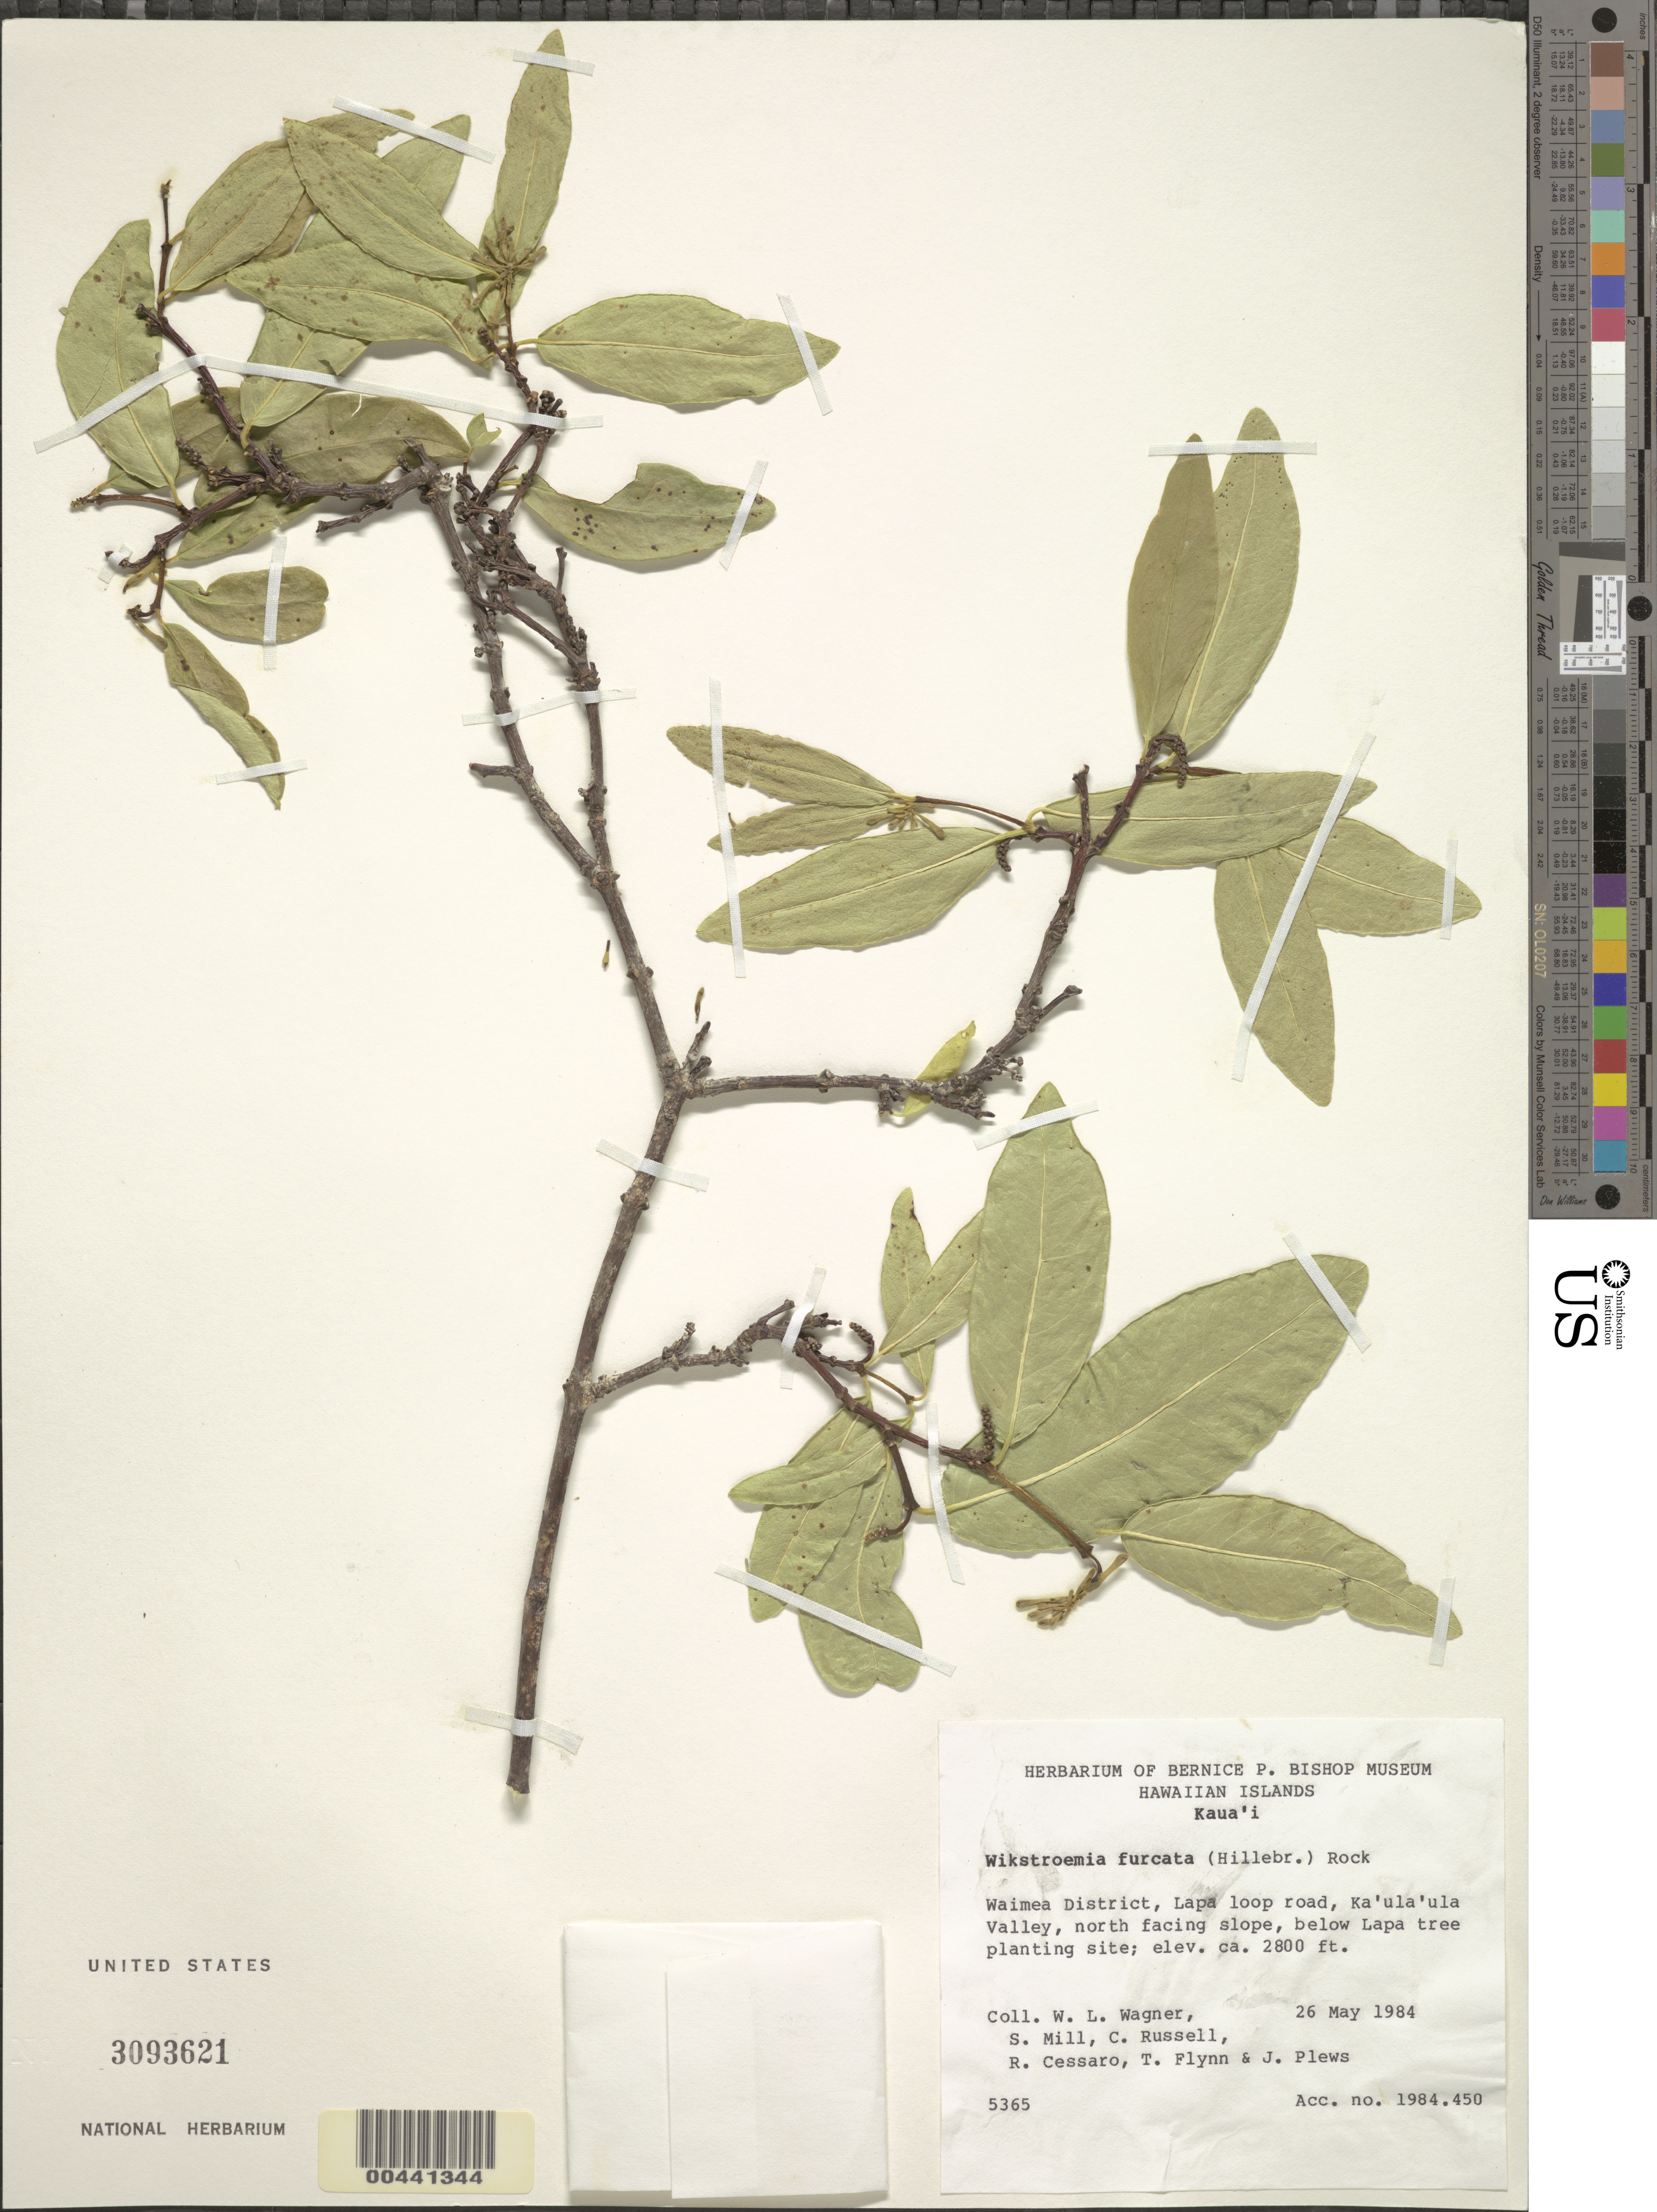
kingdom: Plantae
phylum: Tracheophyta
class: Magnoliopsida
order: Malvales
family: Thymelaeaceae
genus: Wikstroemia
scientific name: Wikstroemia furcata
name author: (Hildebr.) Rock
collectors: W. L. Wagner, S. W. Miller, C. Russell & R. Cessaro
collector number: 5365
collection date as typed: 26 May 1984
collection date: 1984-05-26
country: United States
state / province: Hawaii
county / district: Kauai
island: Kaua'i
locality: Waimea Dist., Lapa loop road, Kaulaula Valley, N facing slope, below Lapa tree planting site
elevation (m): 853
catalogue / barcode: US 3093621